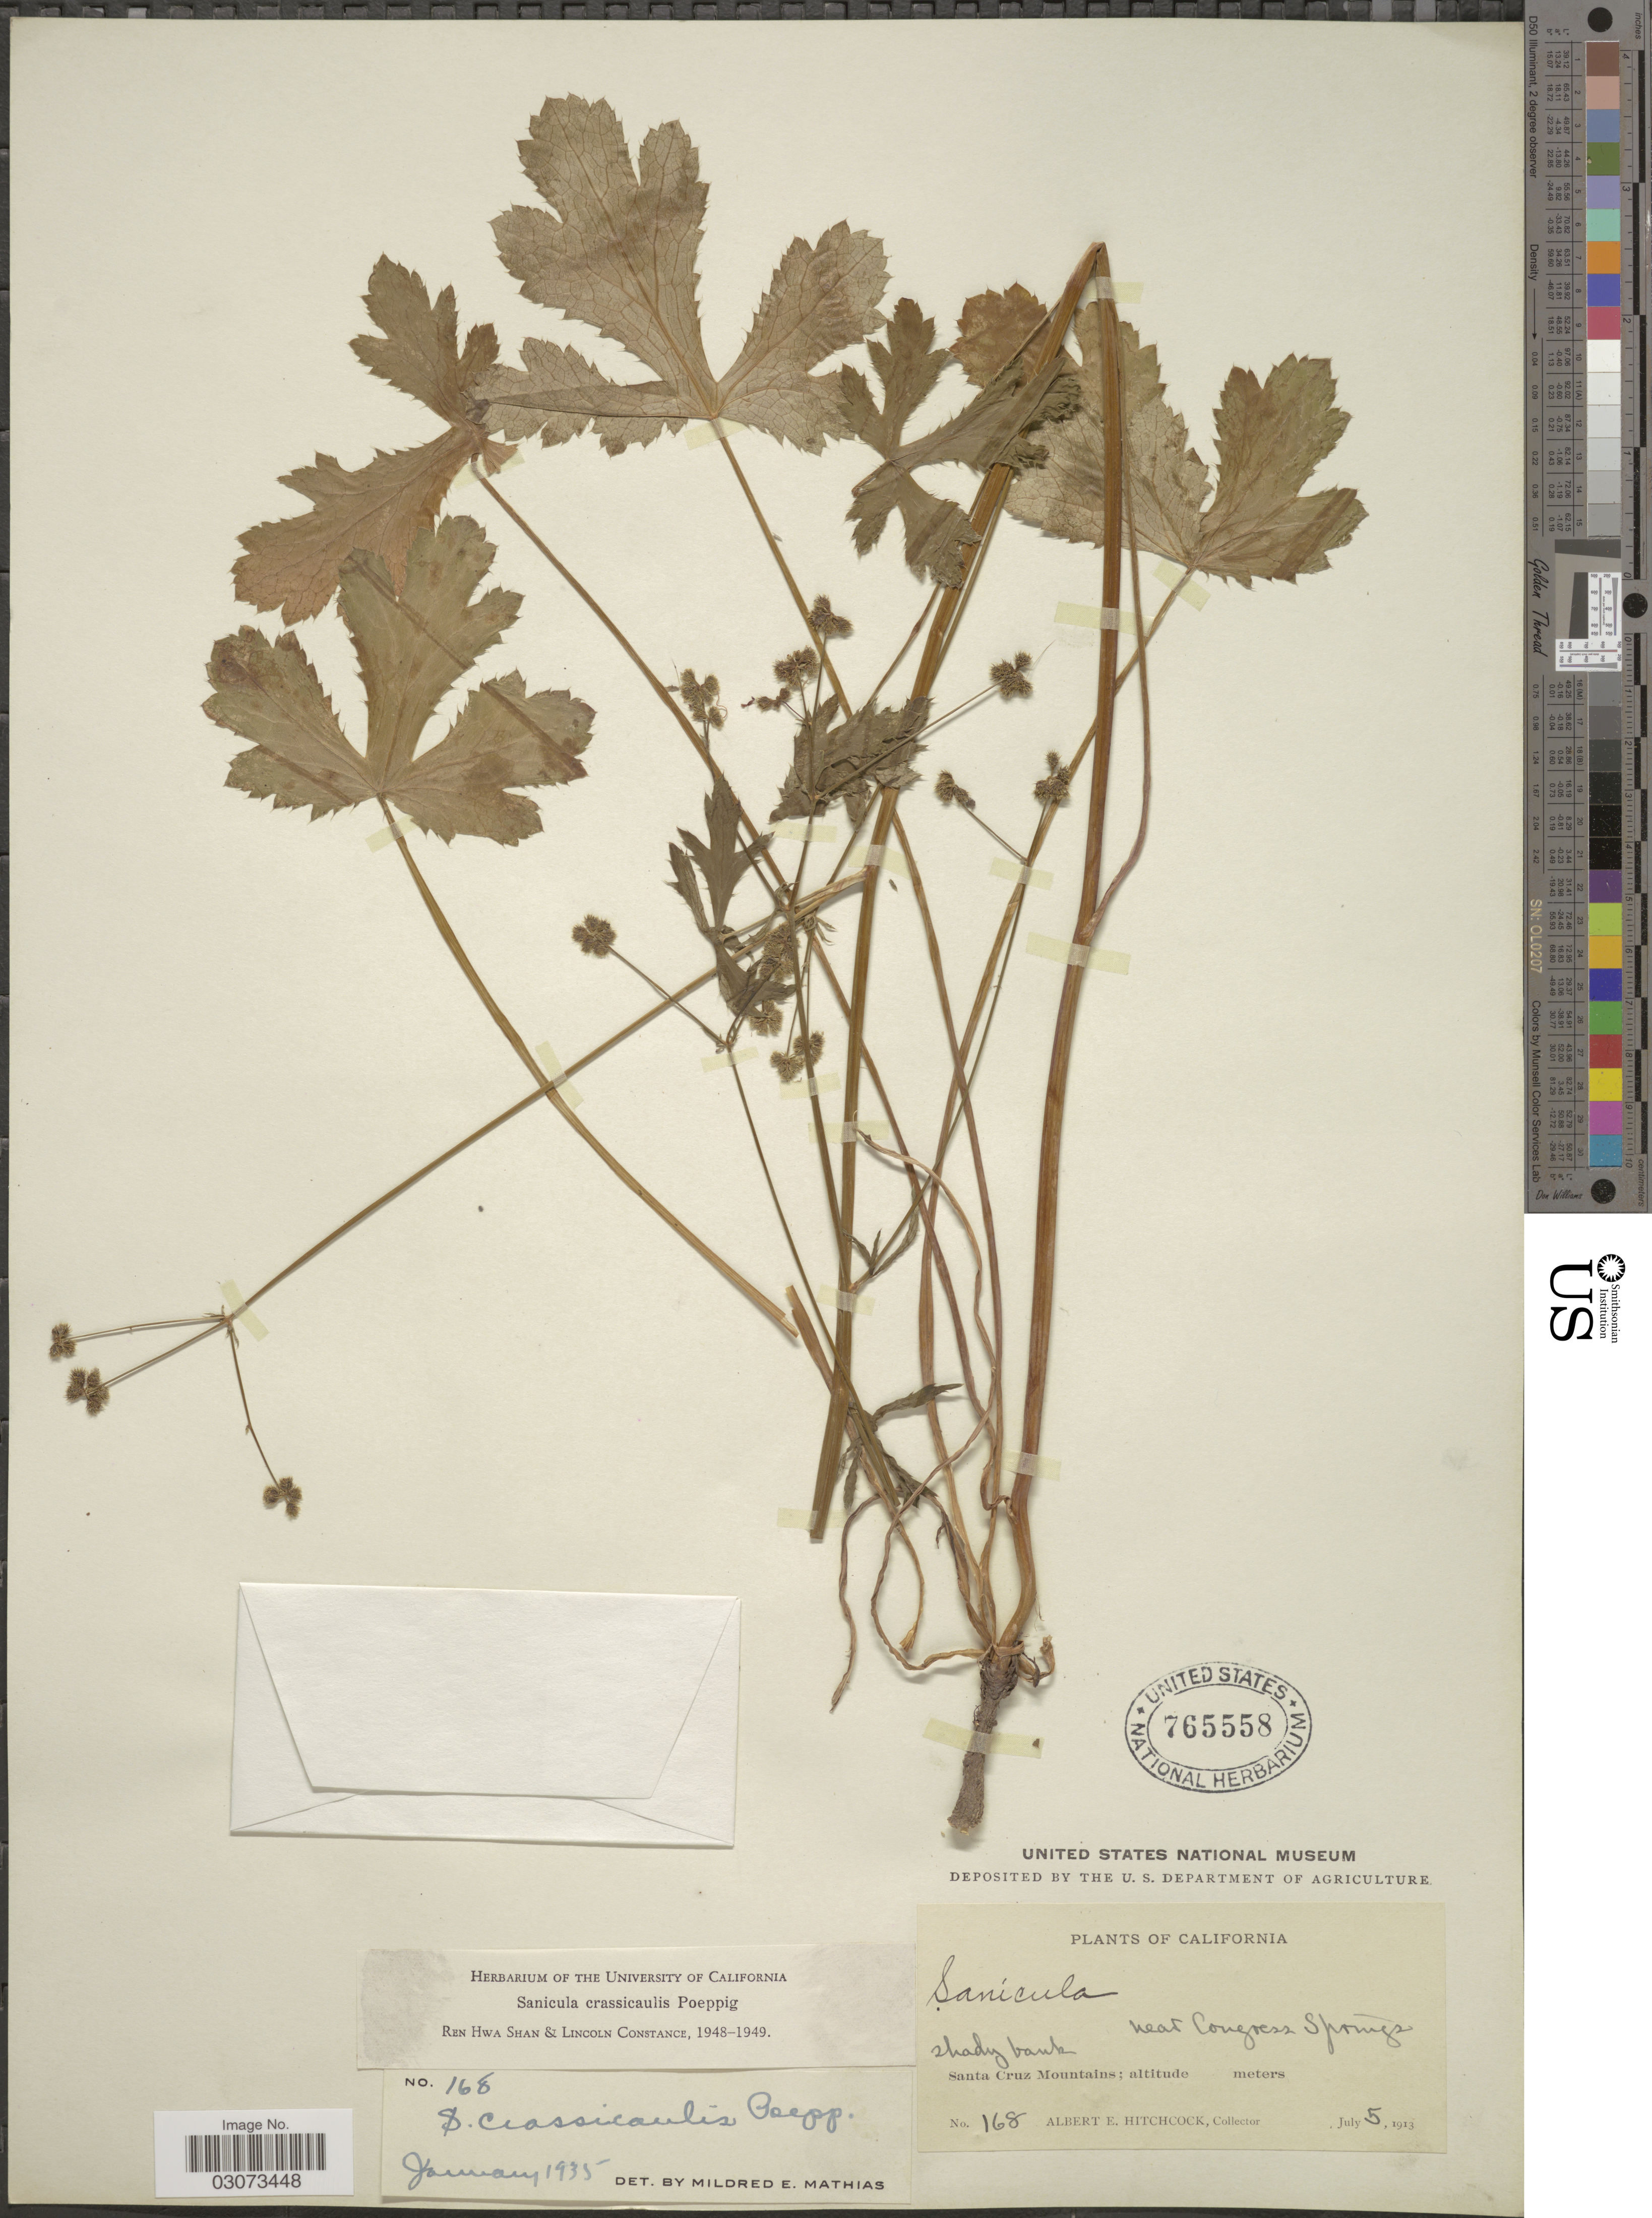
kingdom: Plantae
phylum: Tracheophyta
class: Magnoliopsida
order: Apiales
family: Apiaceae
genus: Sanicula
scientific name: Sanicula crassicaulis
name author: Poepp. ex DC.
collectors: A. Hitchcock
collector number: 18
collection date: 1913-07-05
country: United States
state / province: California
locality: Santa Cruz Mountains. Near Congress Springs.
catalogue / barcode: US 765558